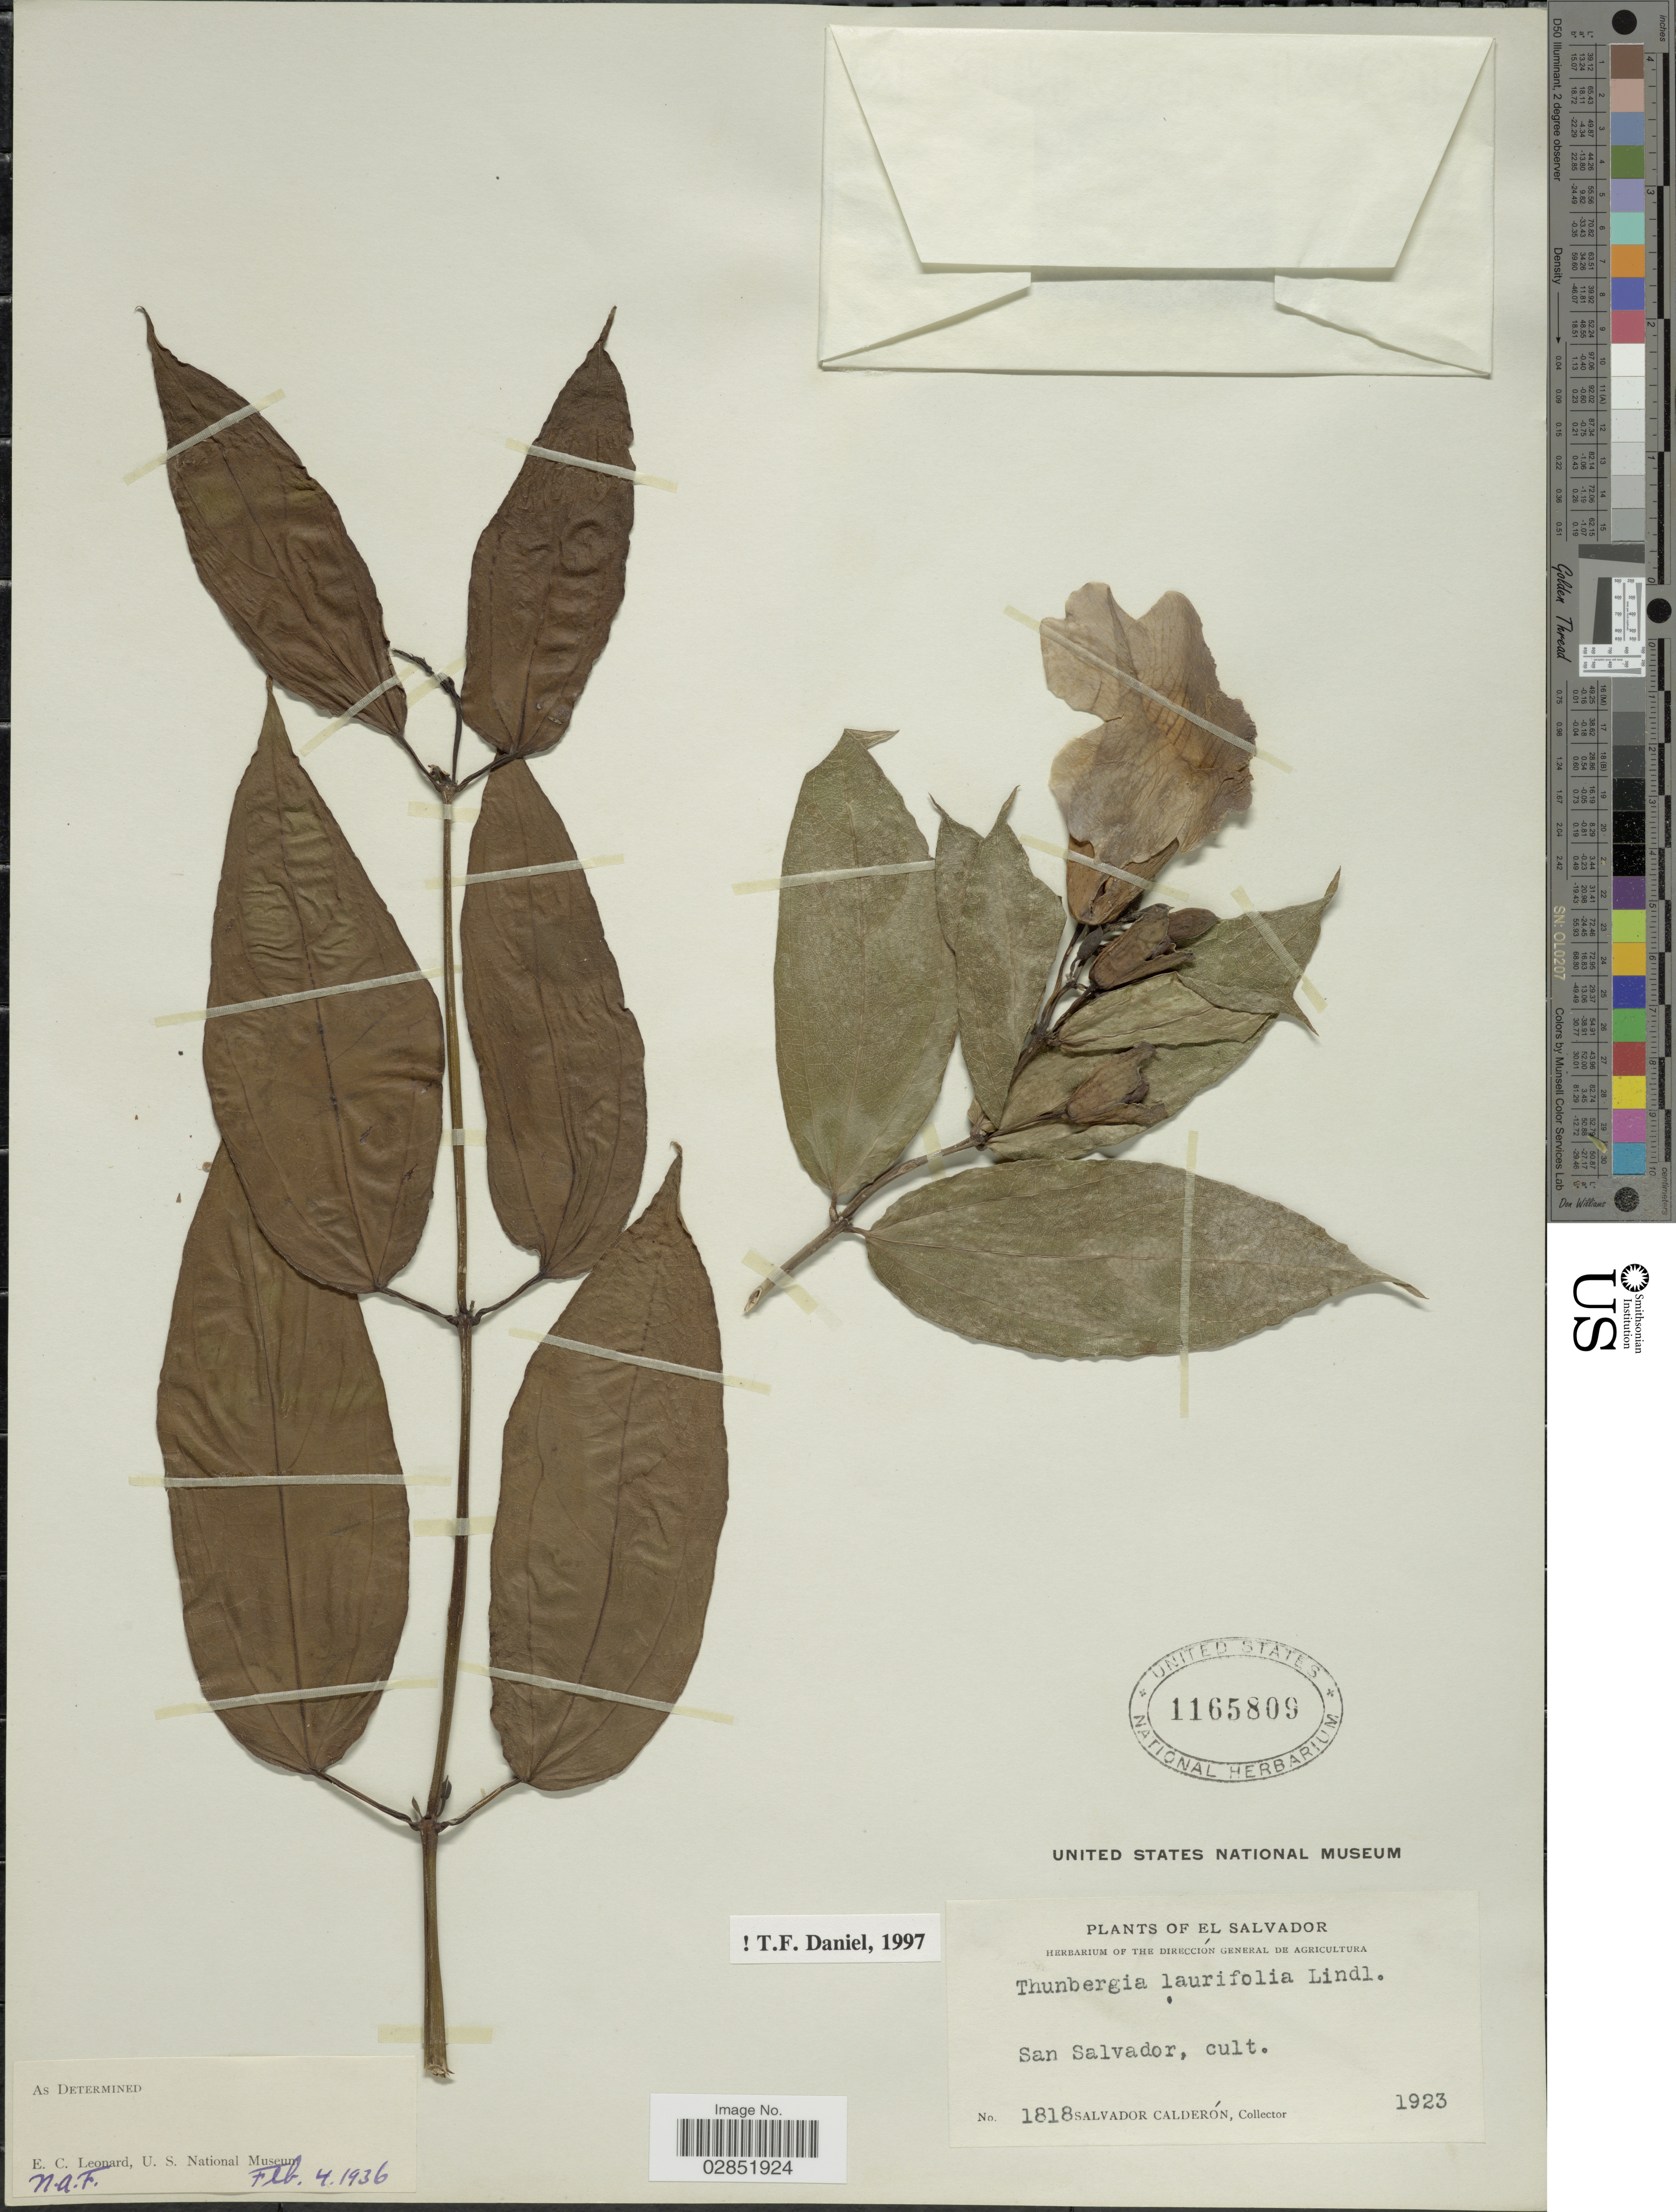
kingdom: Plantae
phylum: Tracheophyta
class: Magnoliopsida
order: Lamiales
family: Acanthaceae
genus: Thunbergia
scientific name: Thunbergia laurifolia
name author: Lindl.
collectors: S. Calderón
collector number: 1818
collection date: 1923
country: El Salvador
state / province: San Salvador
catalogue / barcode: US 1165809